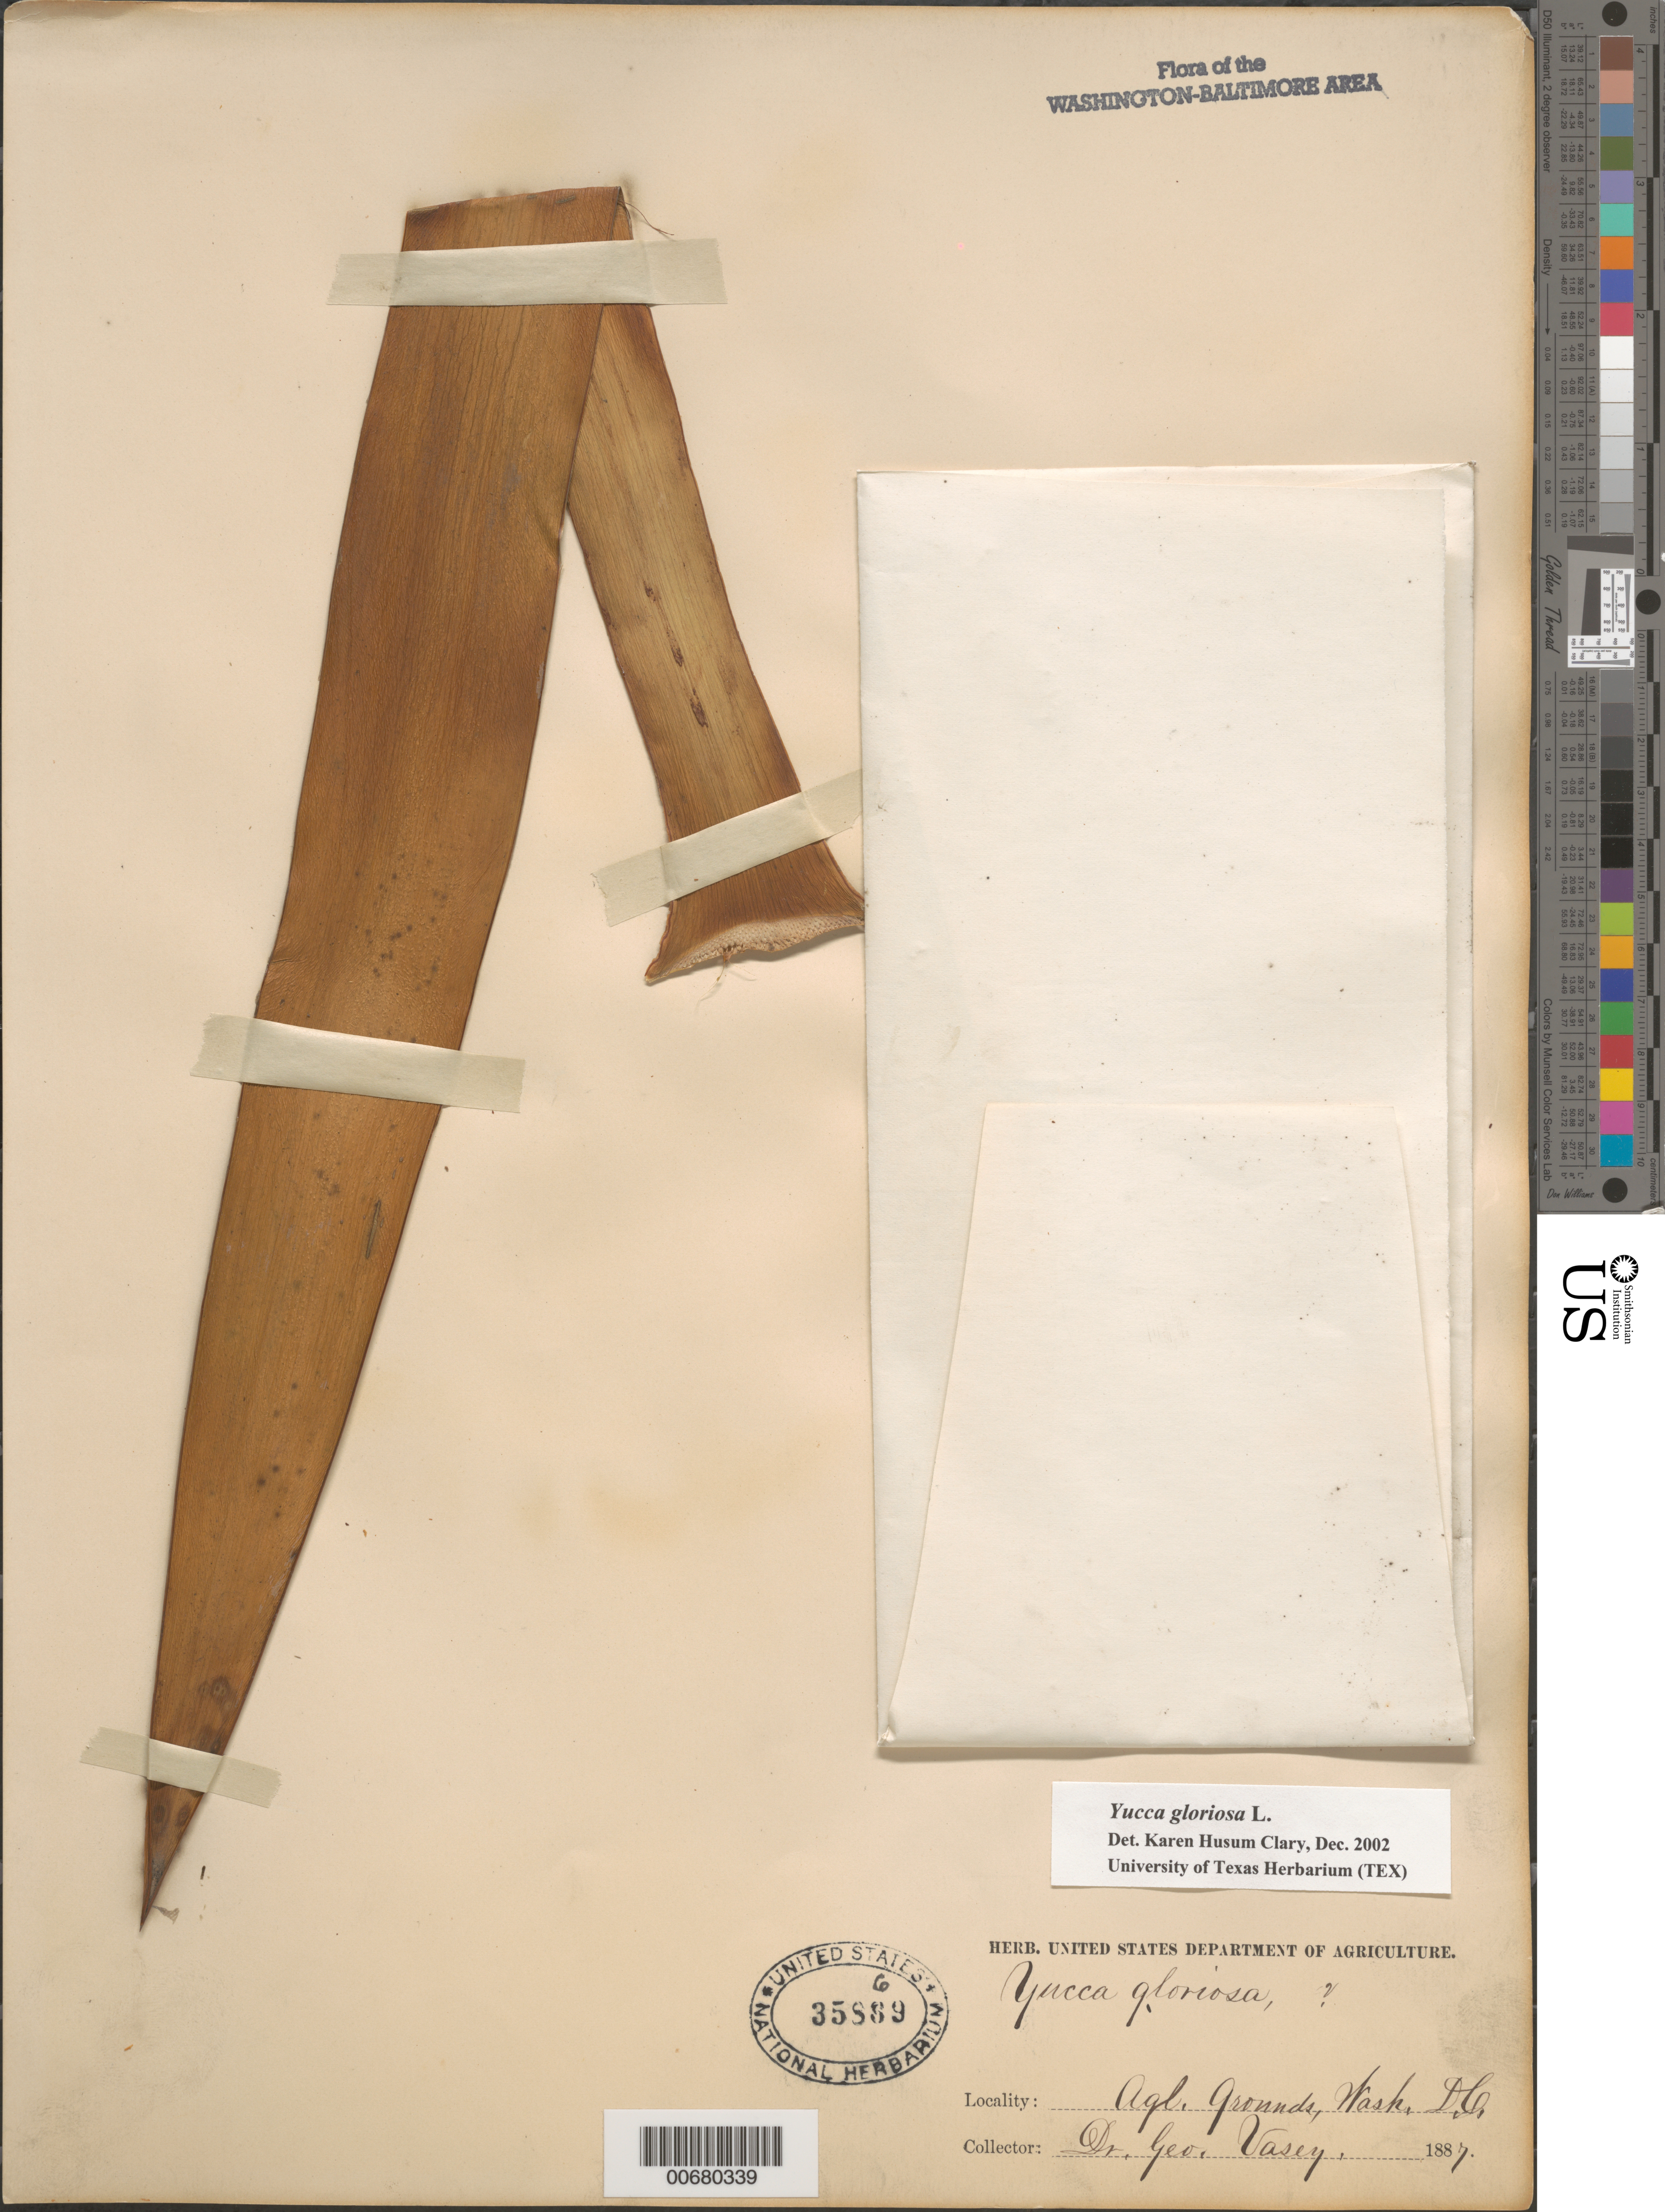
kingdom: Plantae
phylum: Tracheophyta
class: Liliopsida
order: Asparagales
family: Asparagaceae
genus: Yucca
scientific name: Yucca gloriosa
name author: L.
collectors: G. R. Vasey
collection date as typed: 1887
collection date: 1887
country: United States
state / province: District of Columbia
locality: Department of Agriculture grounds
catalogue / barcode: US 35869